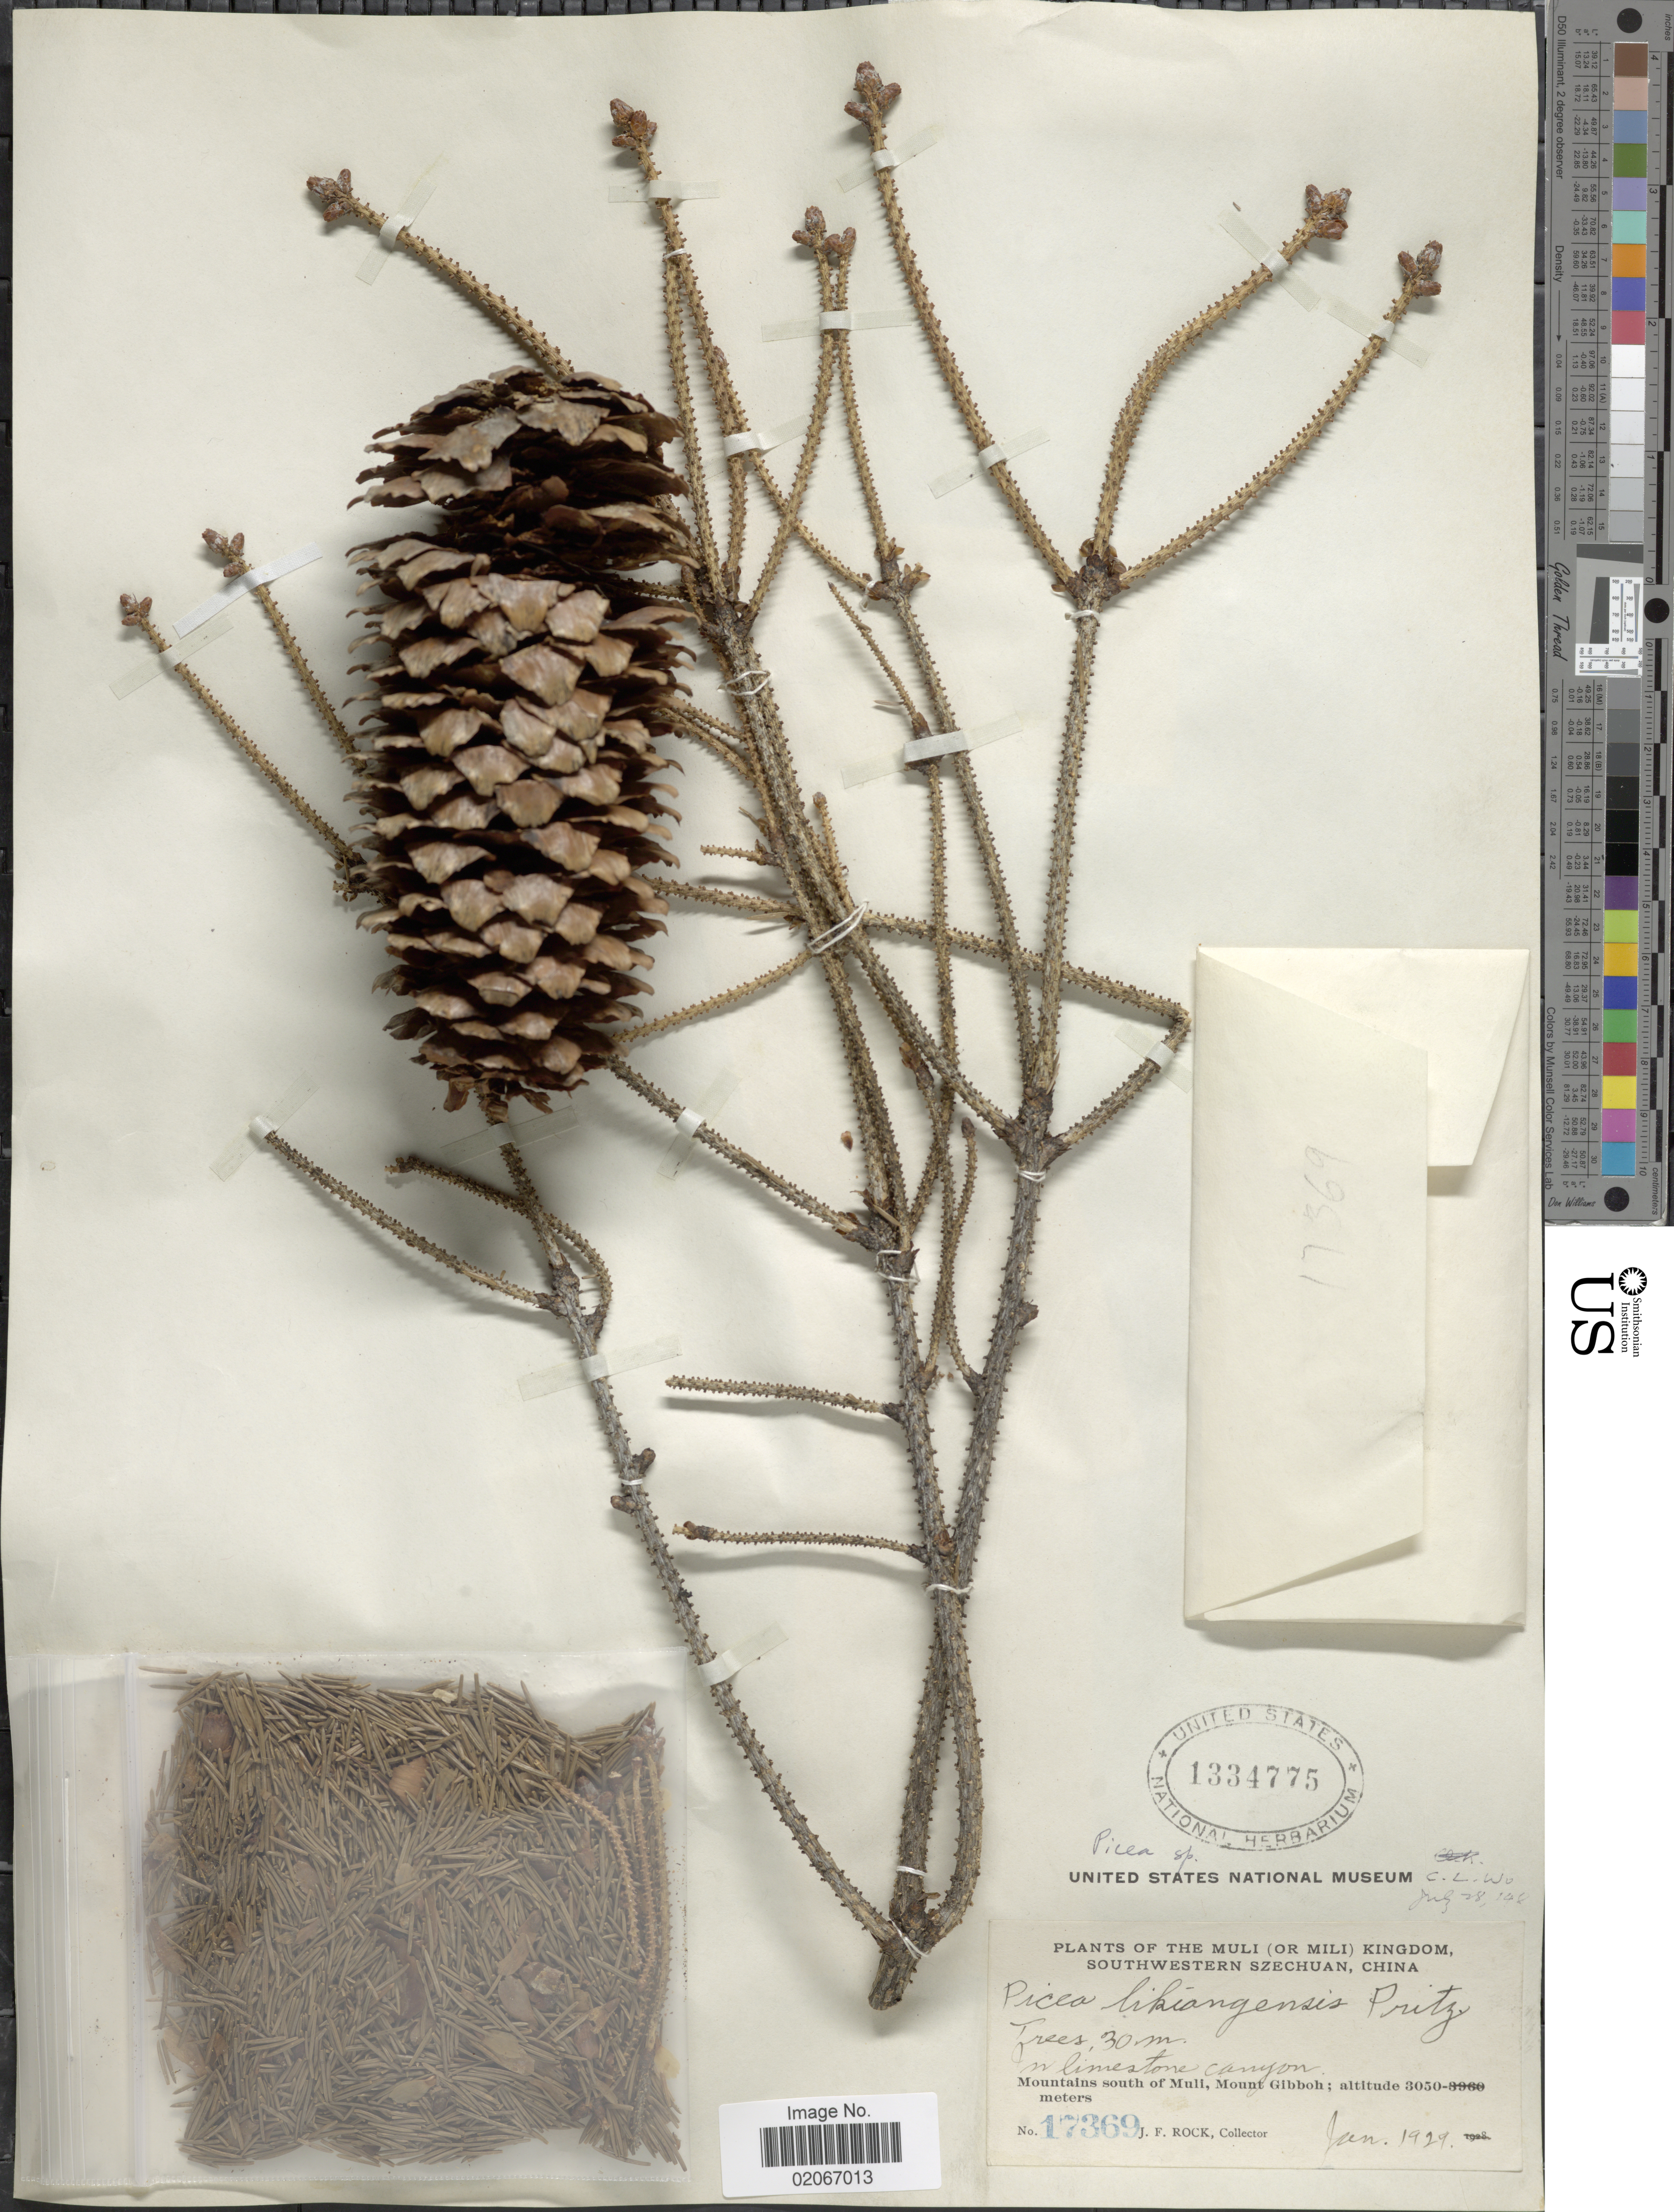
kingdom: Plantae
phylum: Tracheophyta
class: Pinopsida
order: Pinales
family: Pinaceae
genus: Picea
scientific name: Picea likiangensis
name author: (Franch.) E. Pritz.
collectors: J. Rock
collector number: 17369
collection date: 1929-01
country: China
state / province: Sichuan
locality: Muli (or Mili) Kingdom, Southwestern Szechuan. In limestone canyon, Mountains south of Muli, Mount Gibboh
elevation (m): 3050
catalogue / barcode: US 1334775